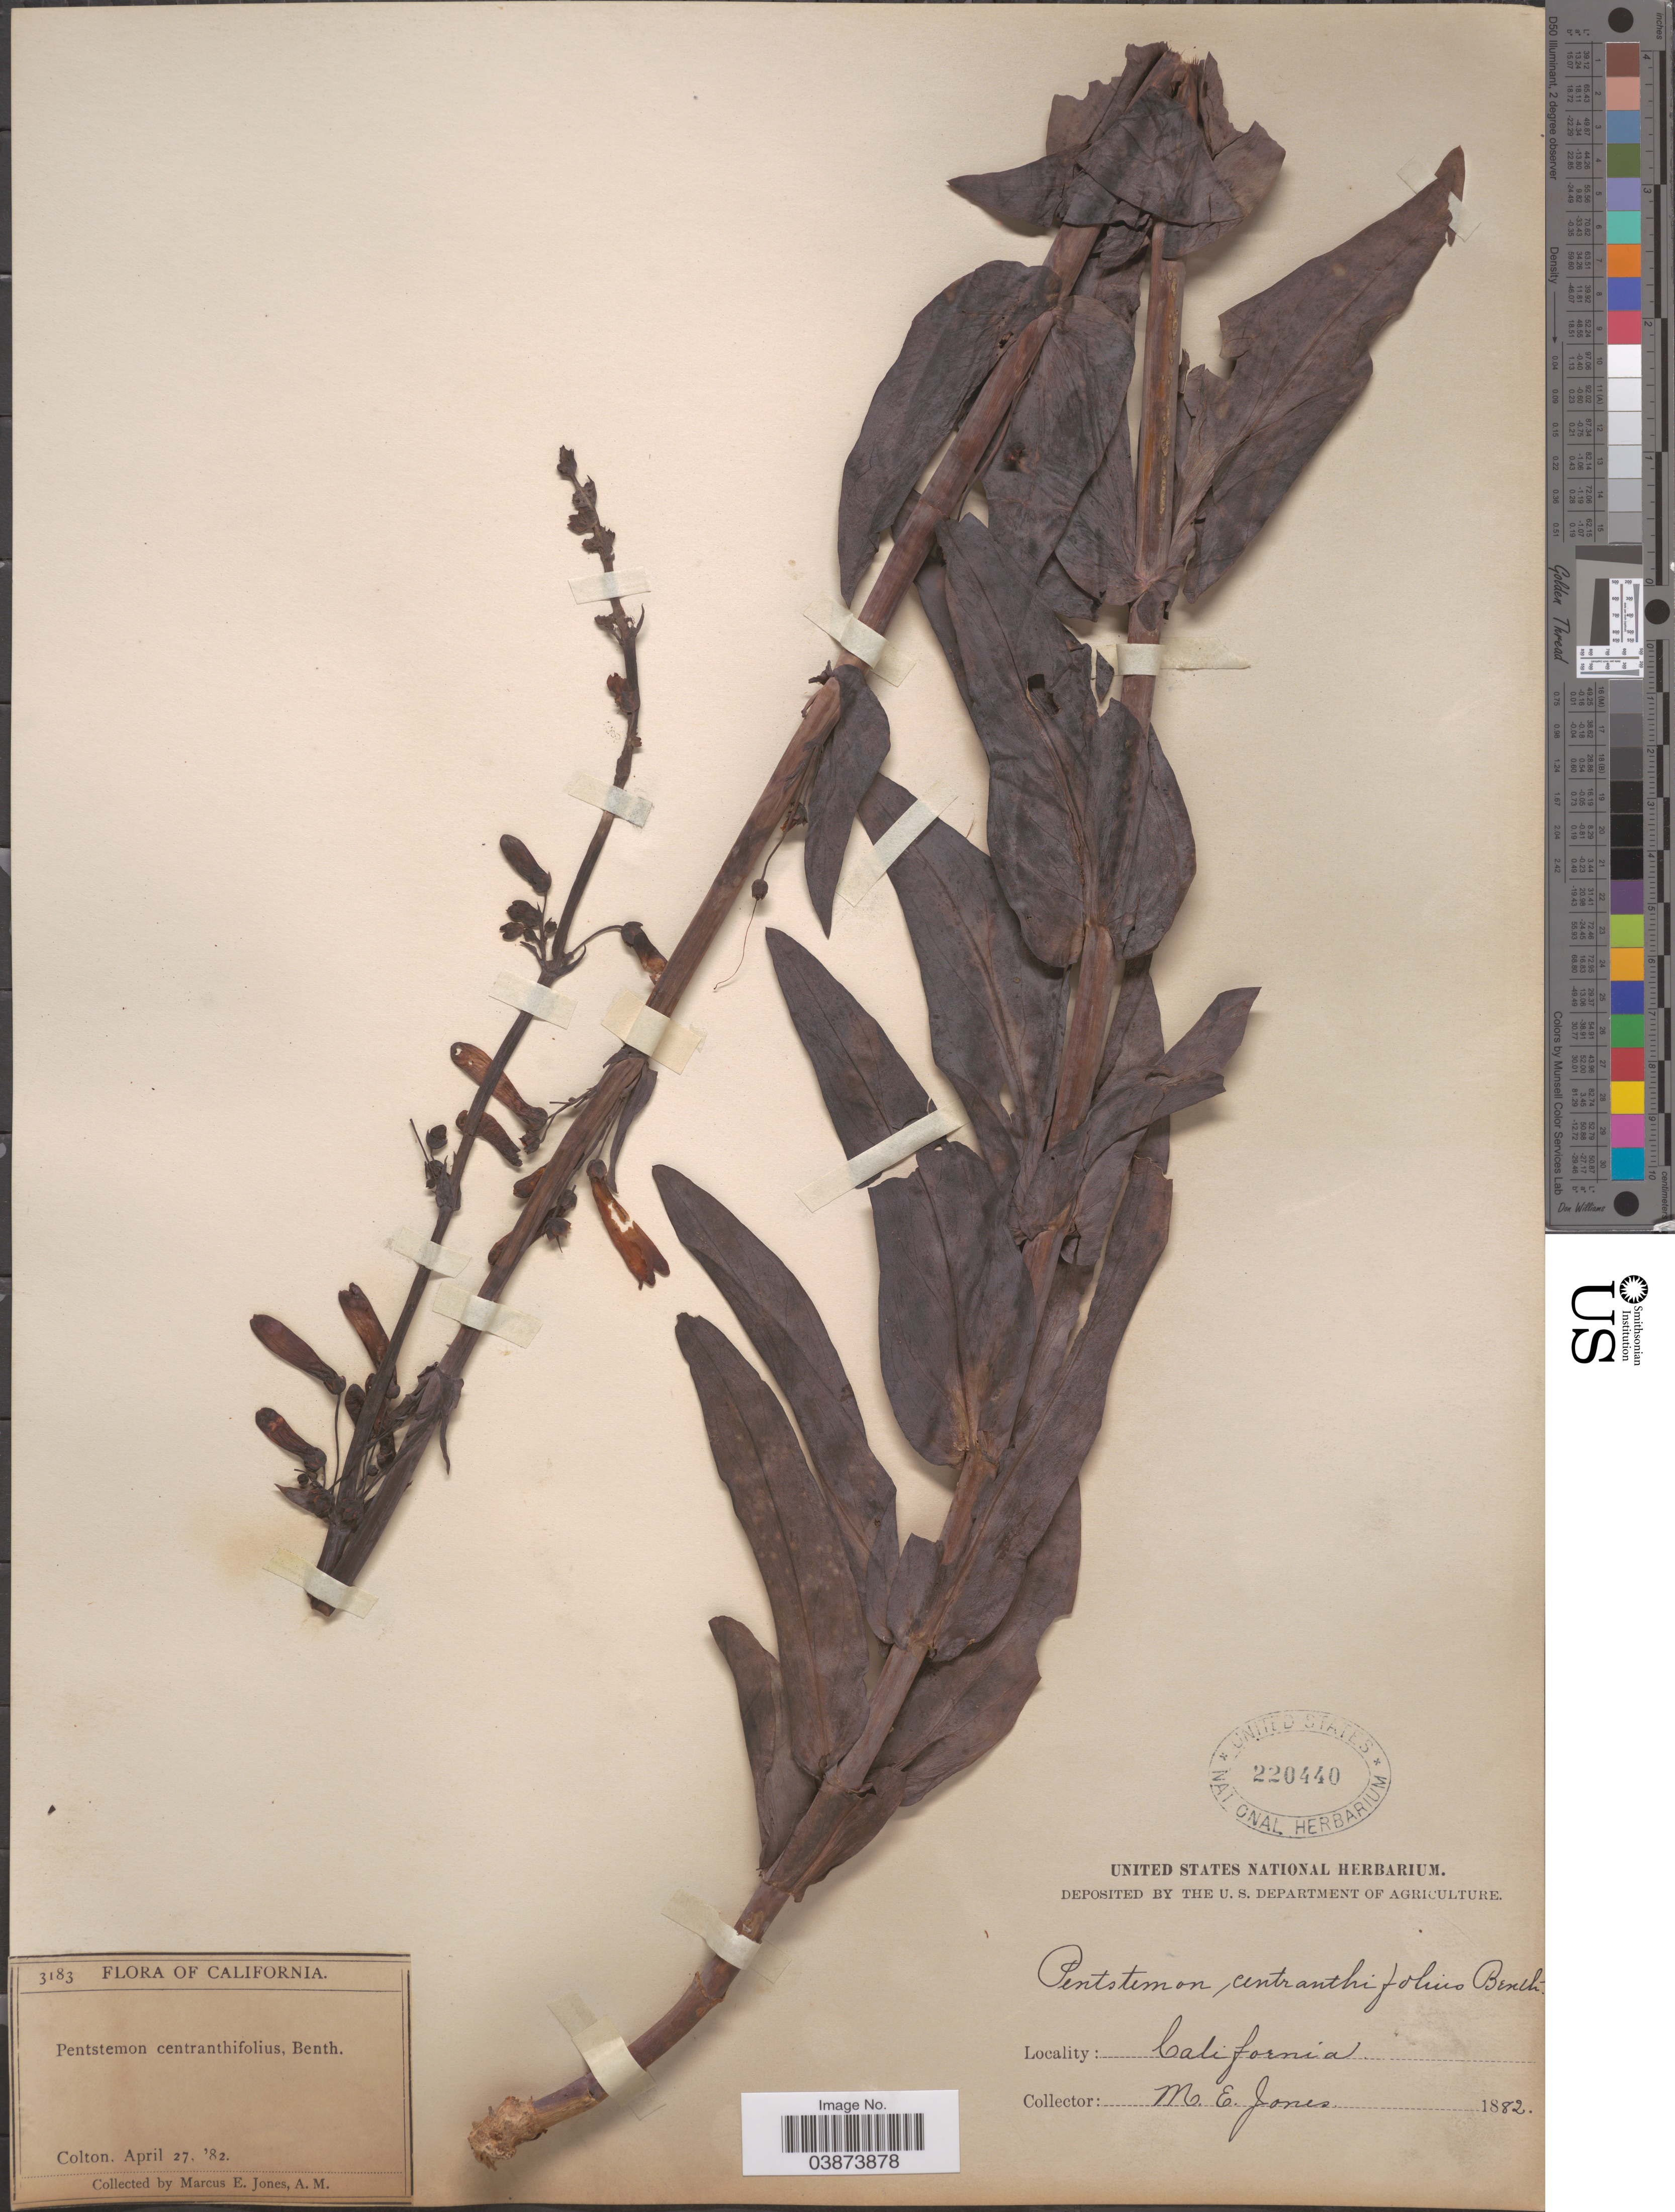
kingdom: Plantae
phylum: Tracheophyta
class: Magnoliopsida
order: Lamiales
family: Plantaginaceae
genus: Penstemon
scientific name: Penstemon centranthifolius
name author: Benth.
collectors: M. E. Jones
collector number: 3183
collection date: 1882-04-27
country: United States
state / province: California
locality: Colton.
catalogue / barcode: US 220440